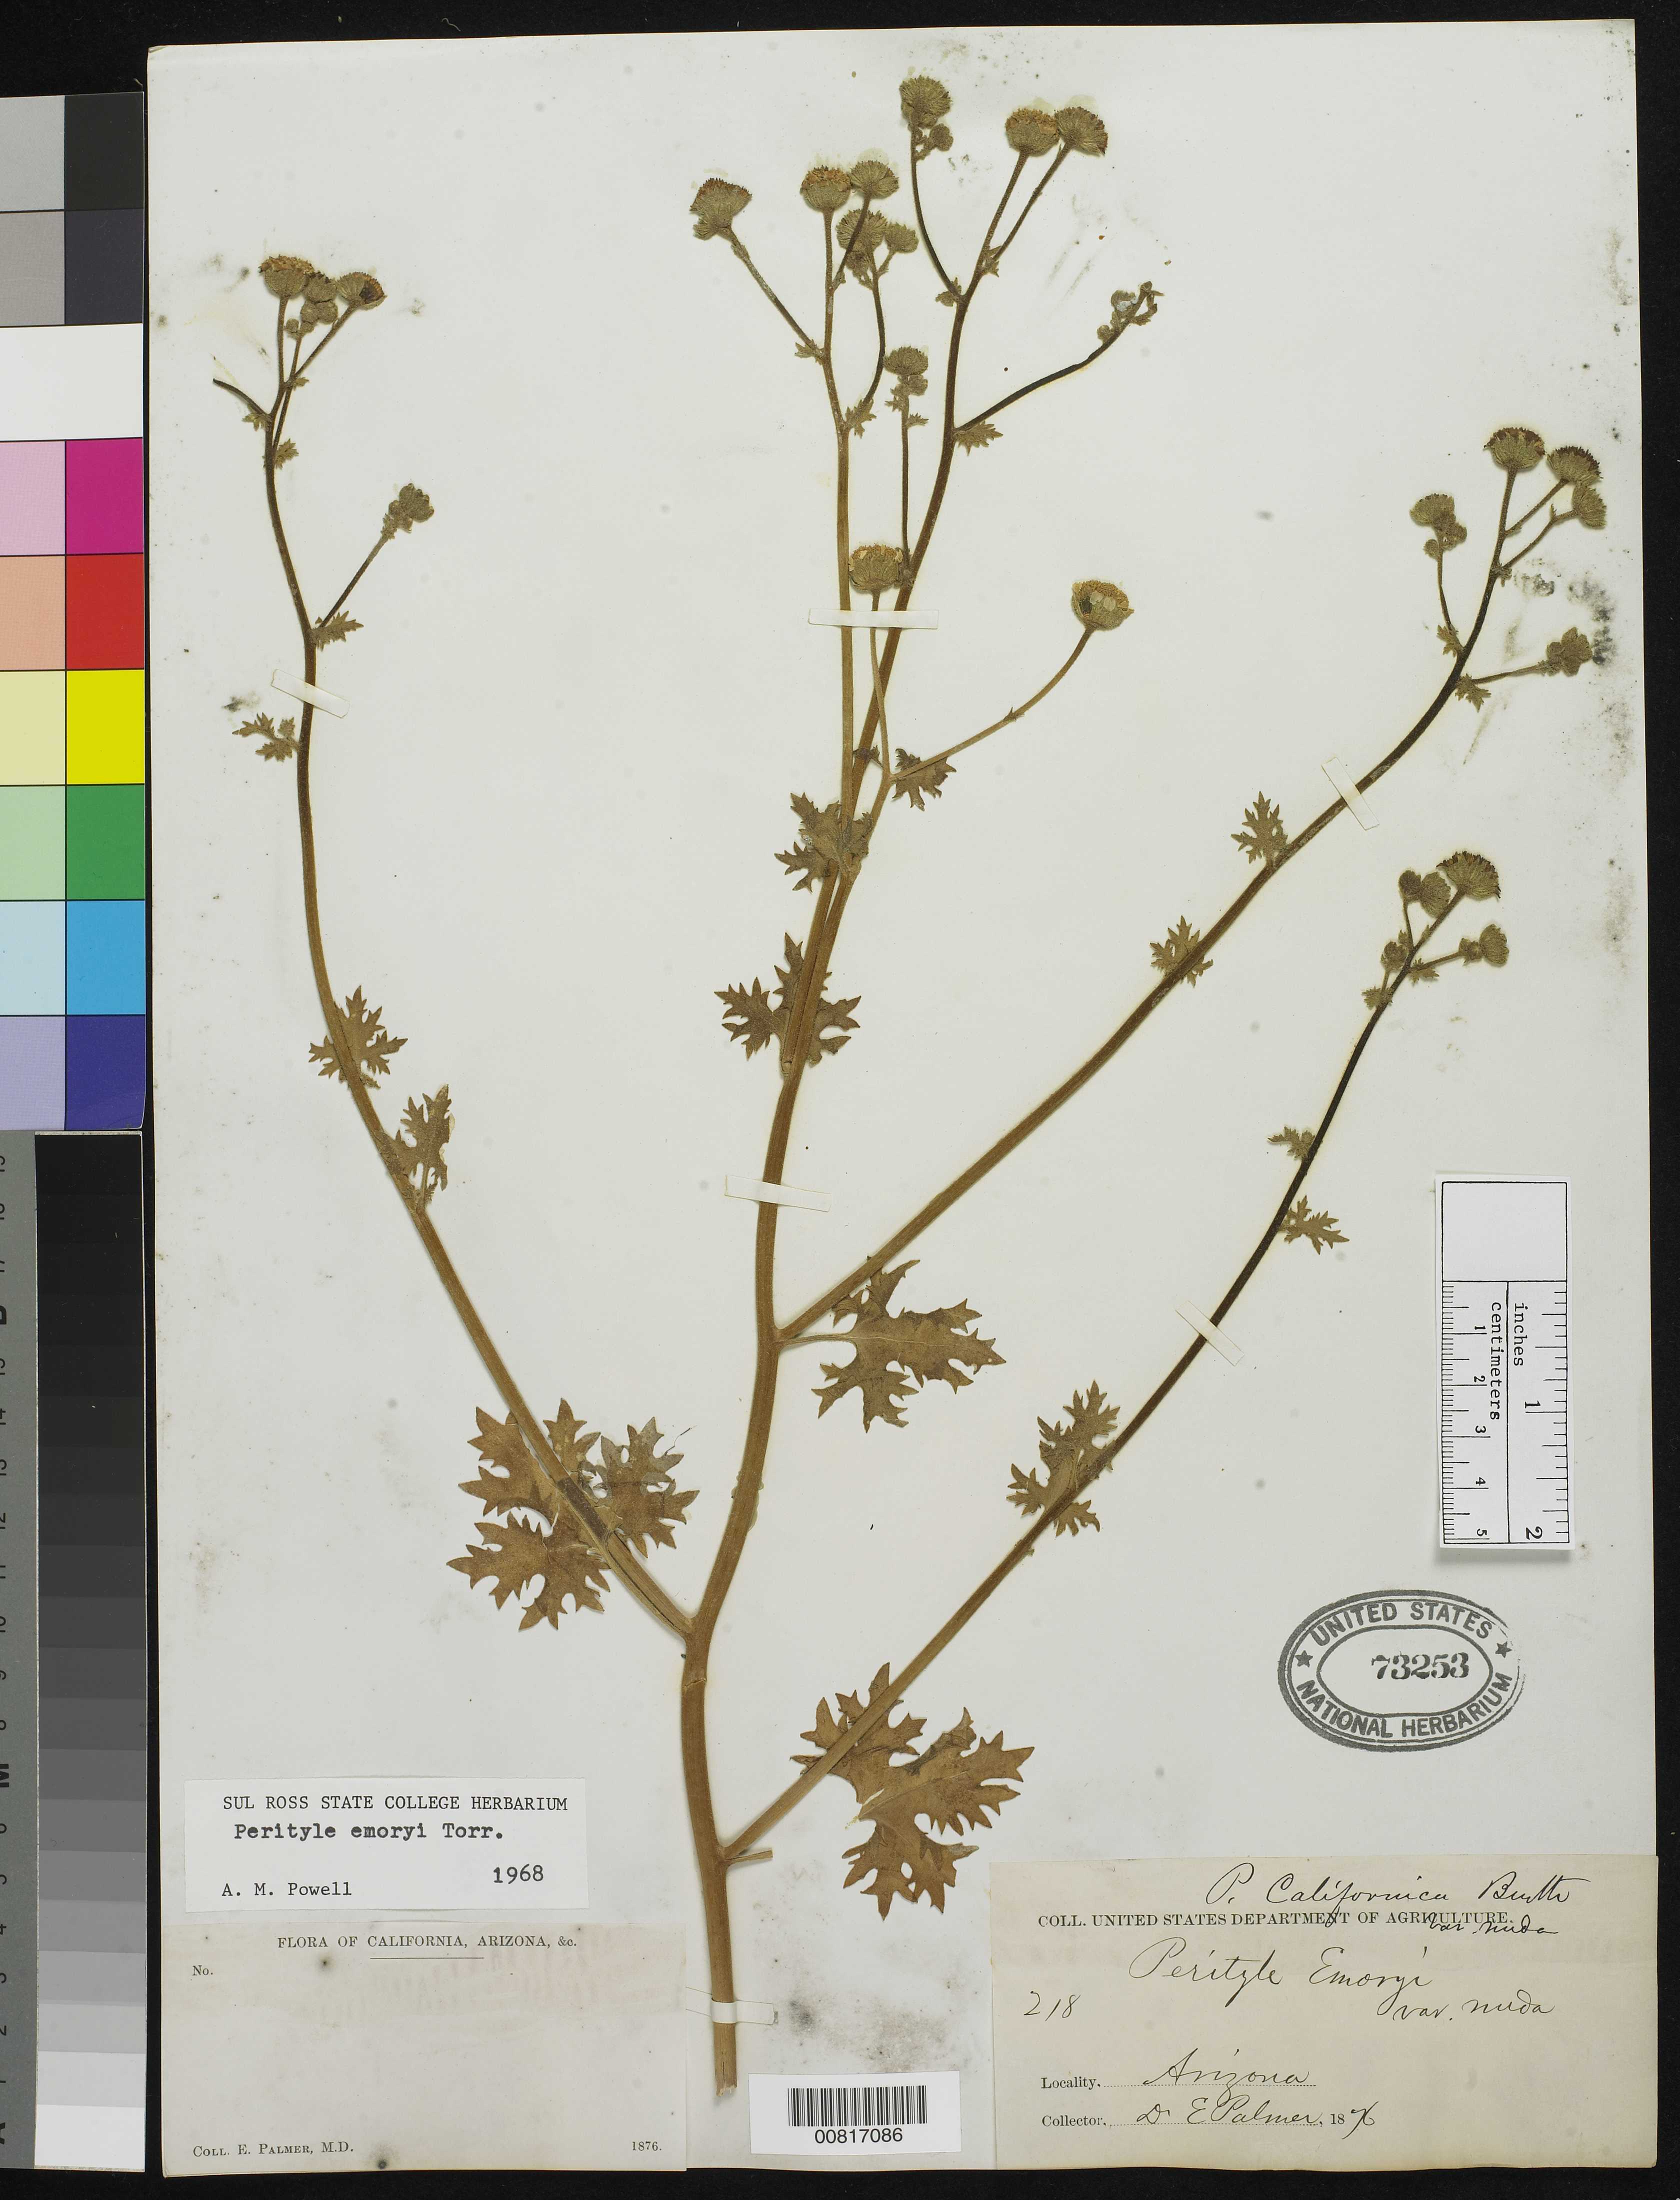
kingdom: Plantae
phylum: Tracheophyta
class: Magnoliopsida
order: Asterales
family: Asteraceae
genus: Perityle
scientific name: Perityle emoryi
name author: Torr.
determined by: Powell, A. M.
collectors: E. Palmer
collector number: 218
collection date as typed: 1876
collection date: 1876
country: United States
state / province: Arizona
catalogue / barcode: US 73253